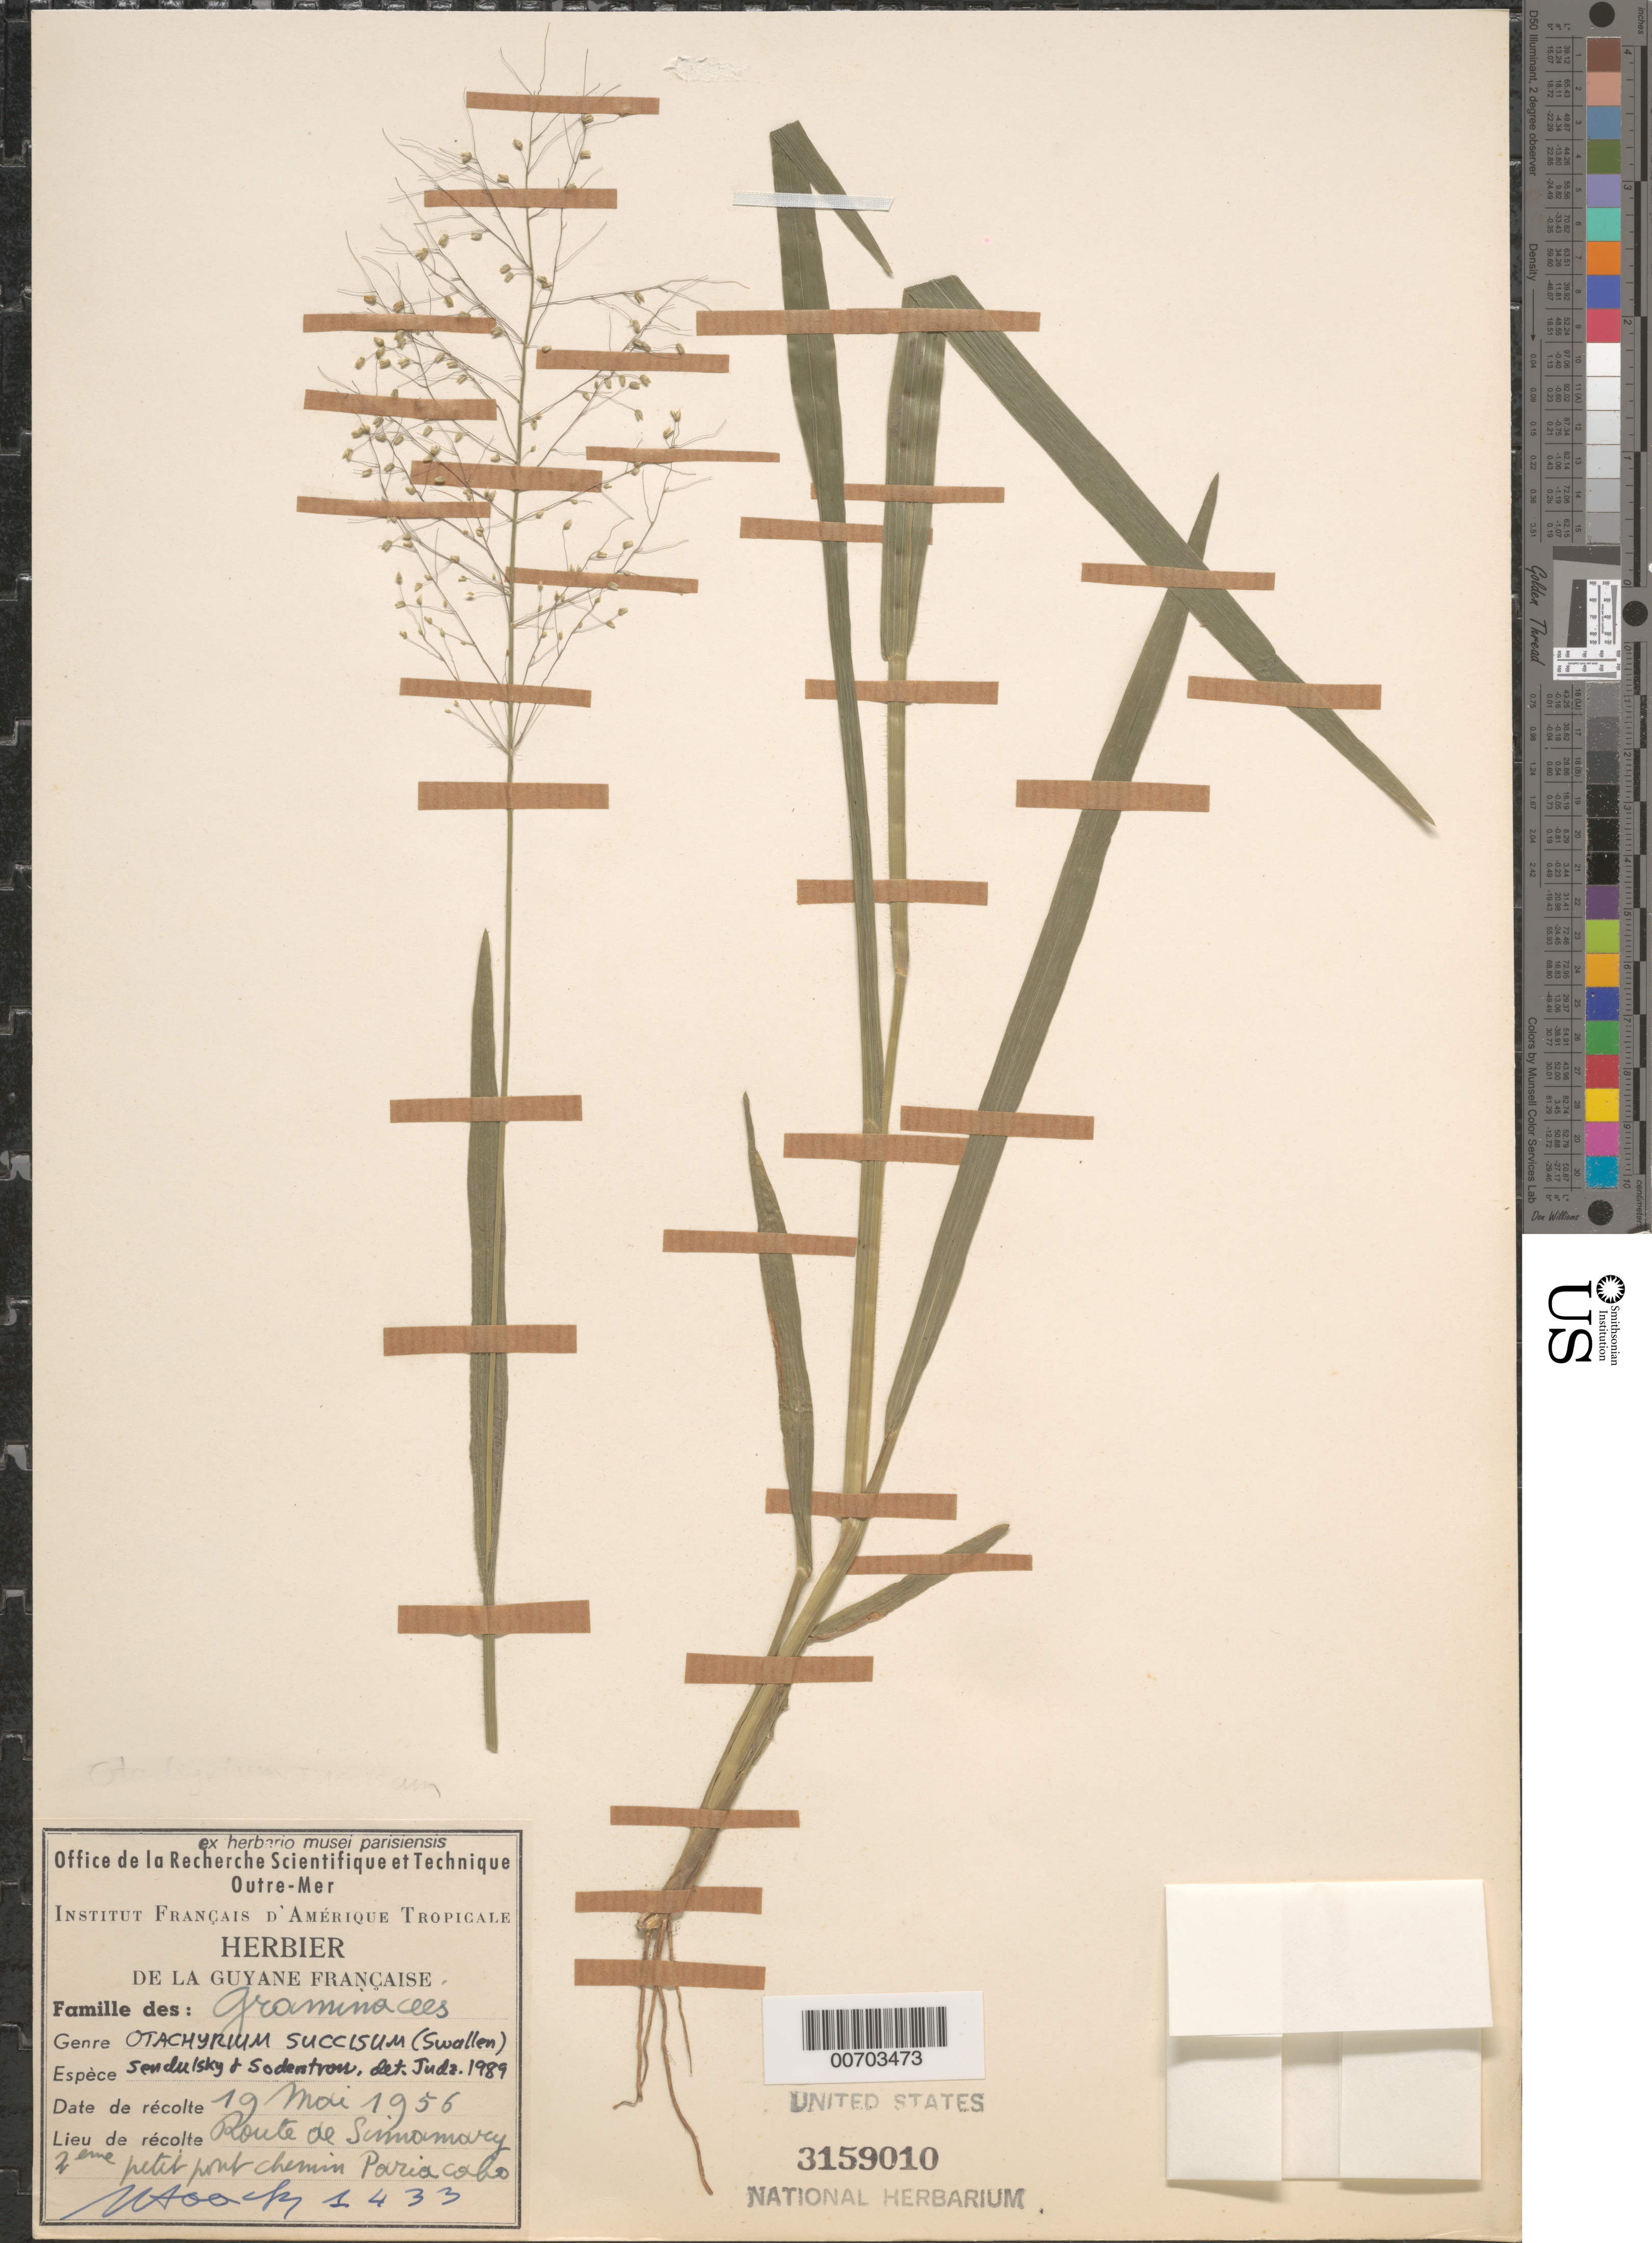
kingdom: Plantae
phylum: Tracheophyta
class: Liliopsida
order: Poales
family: Poaceae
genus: Otachyrium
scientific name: Otachyrium succisum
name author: (Swallen) Send. & Soderstr.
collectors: J. Hoock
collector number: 1433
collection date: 1956-05-19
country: French Guiana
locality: Guyane Française. Route de Sinnamary [illegible text] petit pont chemin Pariacabo.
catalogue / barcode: US 3159010